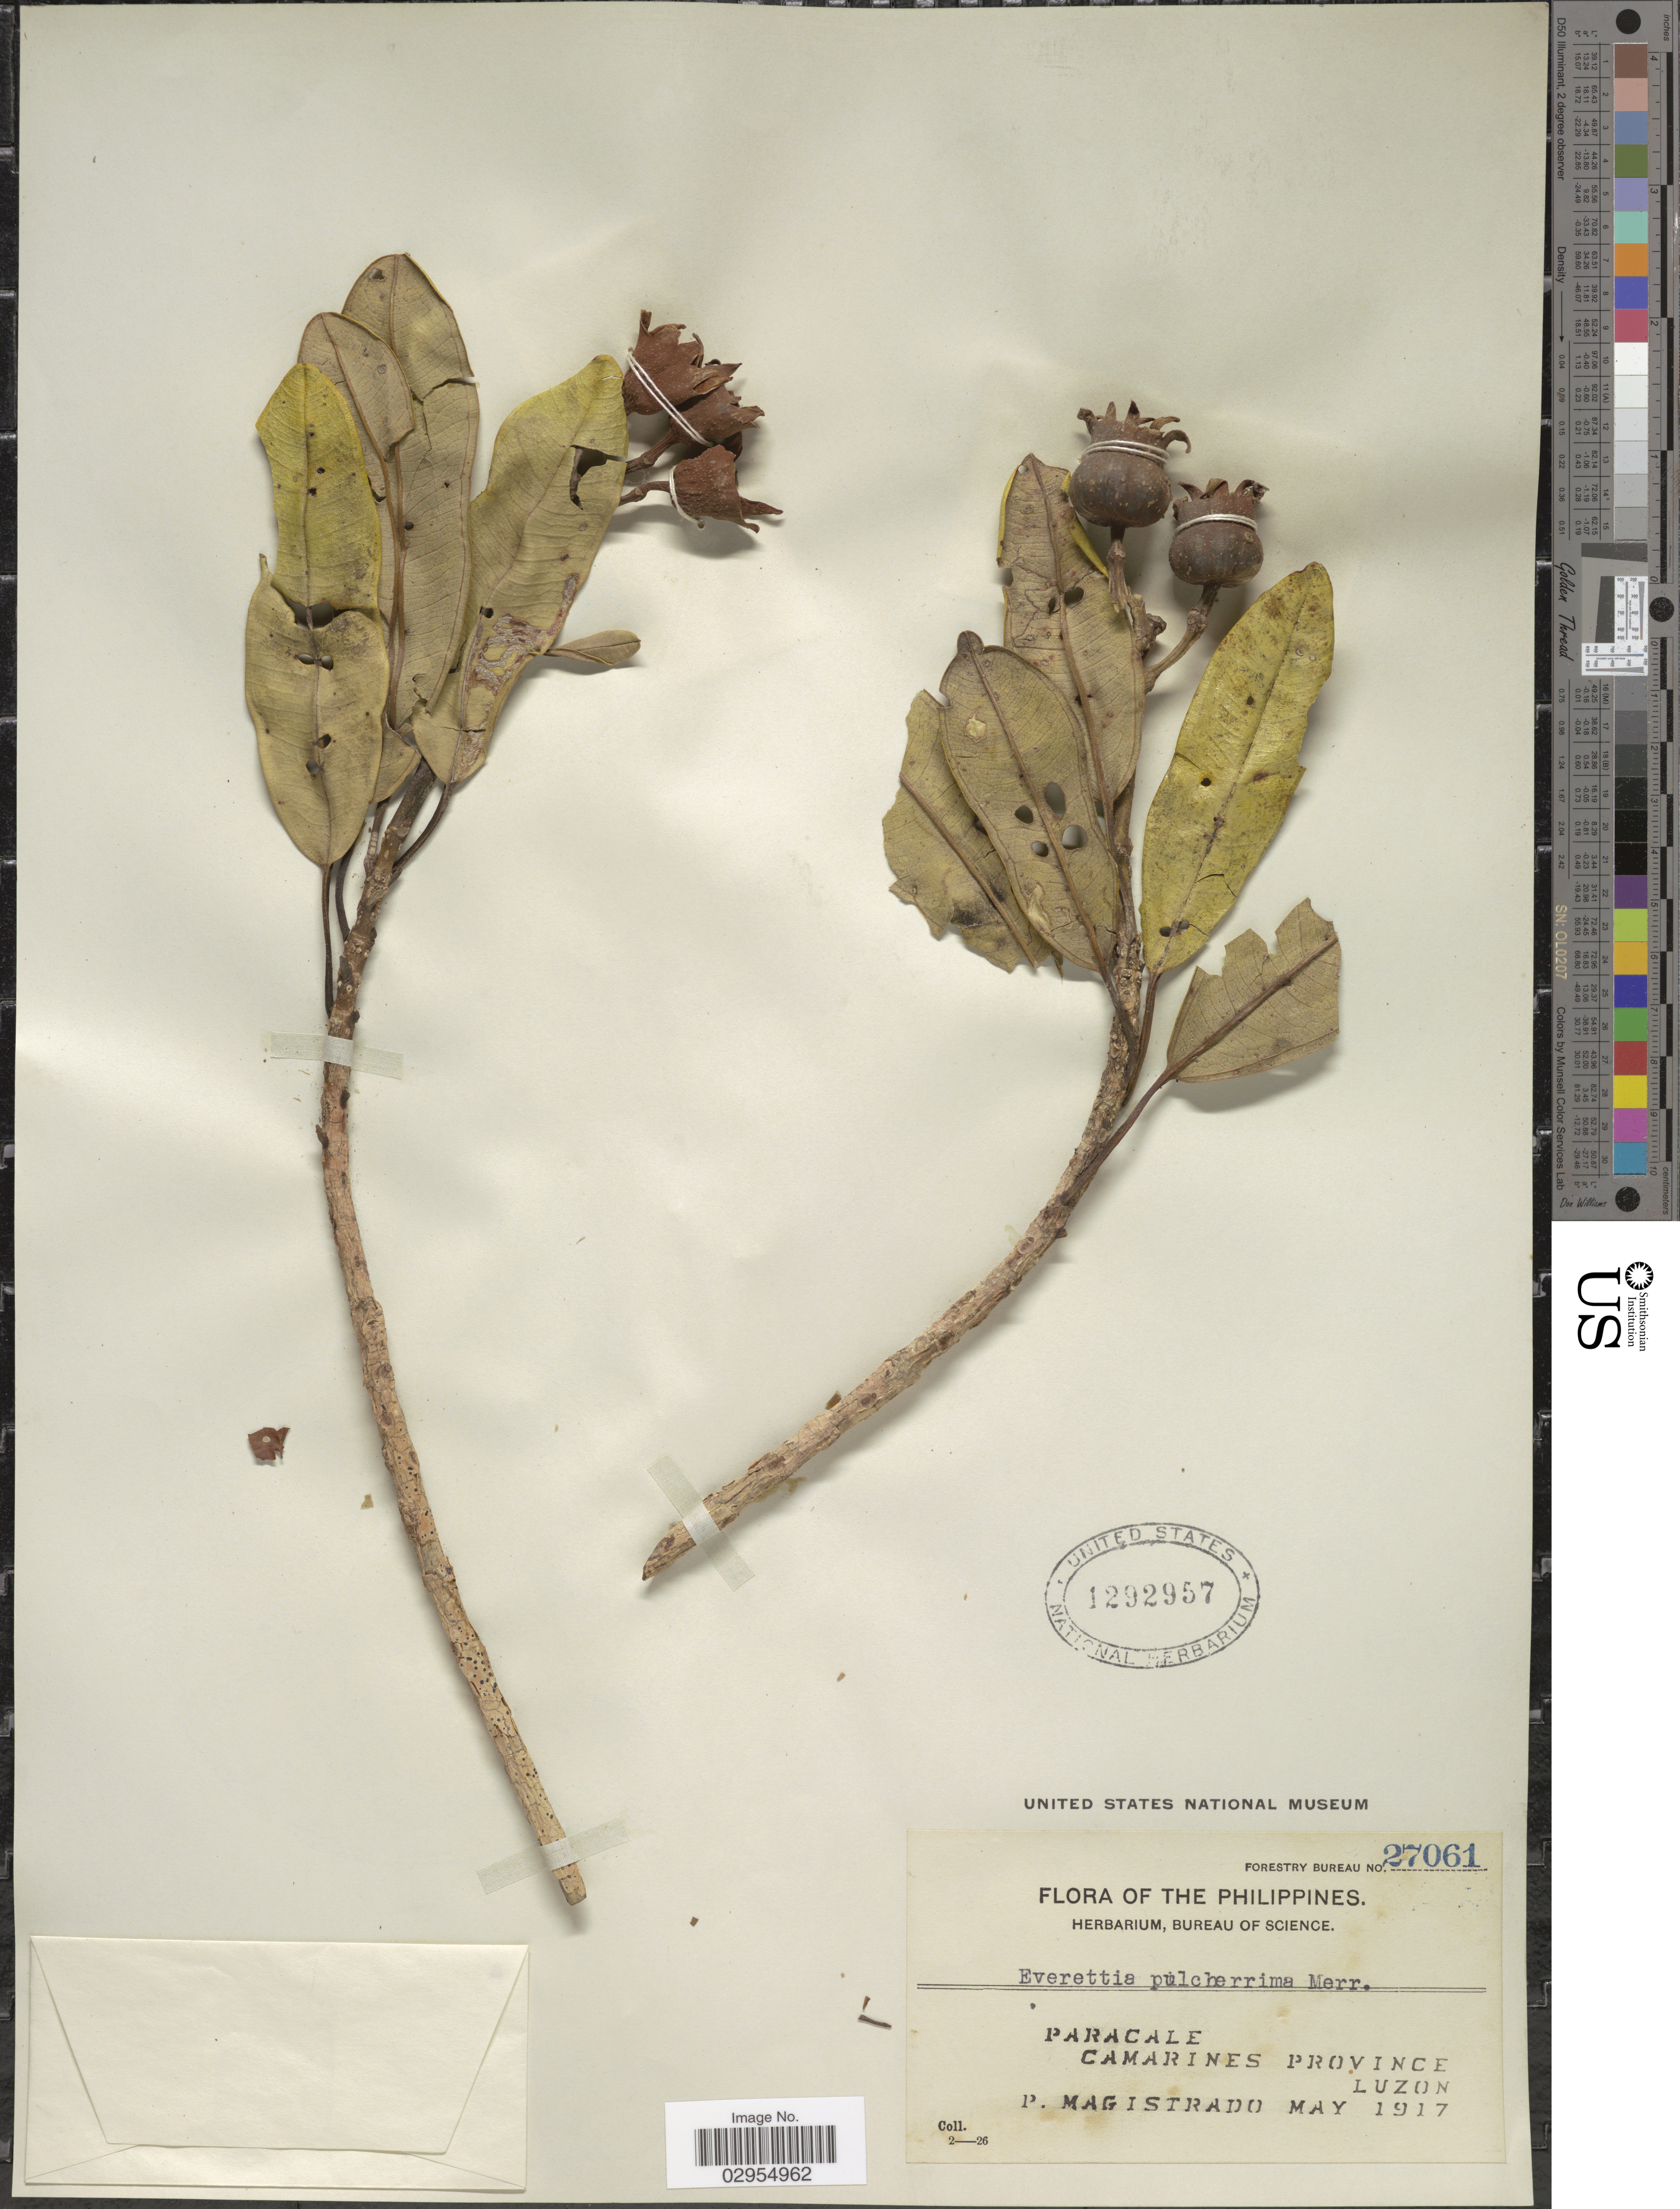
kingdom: Plantae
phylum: Tracheophyta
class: Magnoliopsida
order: Myrtales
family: Melastomataceae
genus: Beccarianthus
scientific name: Beccarianthus pulcherrimus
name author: (Merr.) J.F. Maxwell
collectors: P. Magistrado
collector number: Forestry Bureau 27061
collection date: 1917-05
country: Philippines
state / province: Bicol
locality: Paracale, Camarines Province, Luzon.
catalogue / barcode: US 1292957